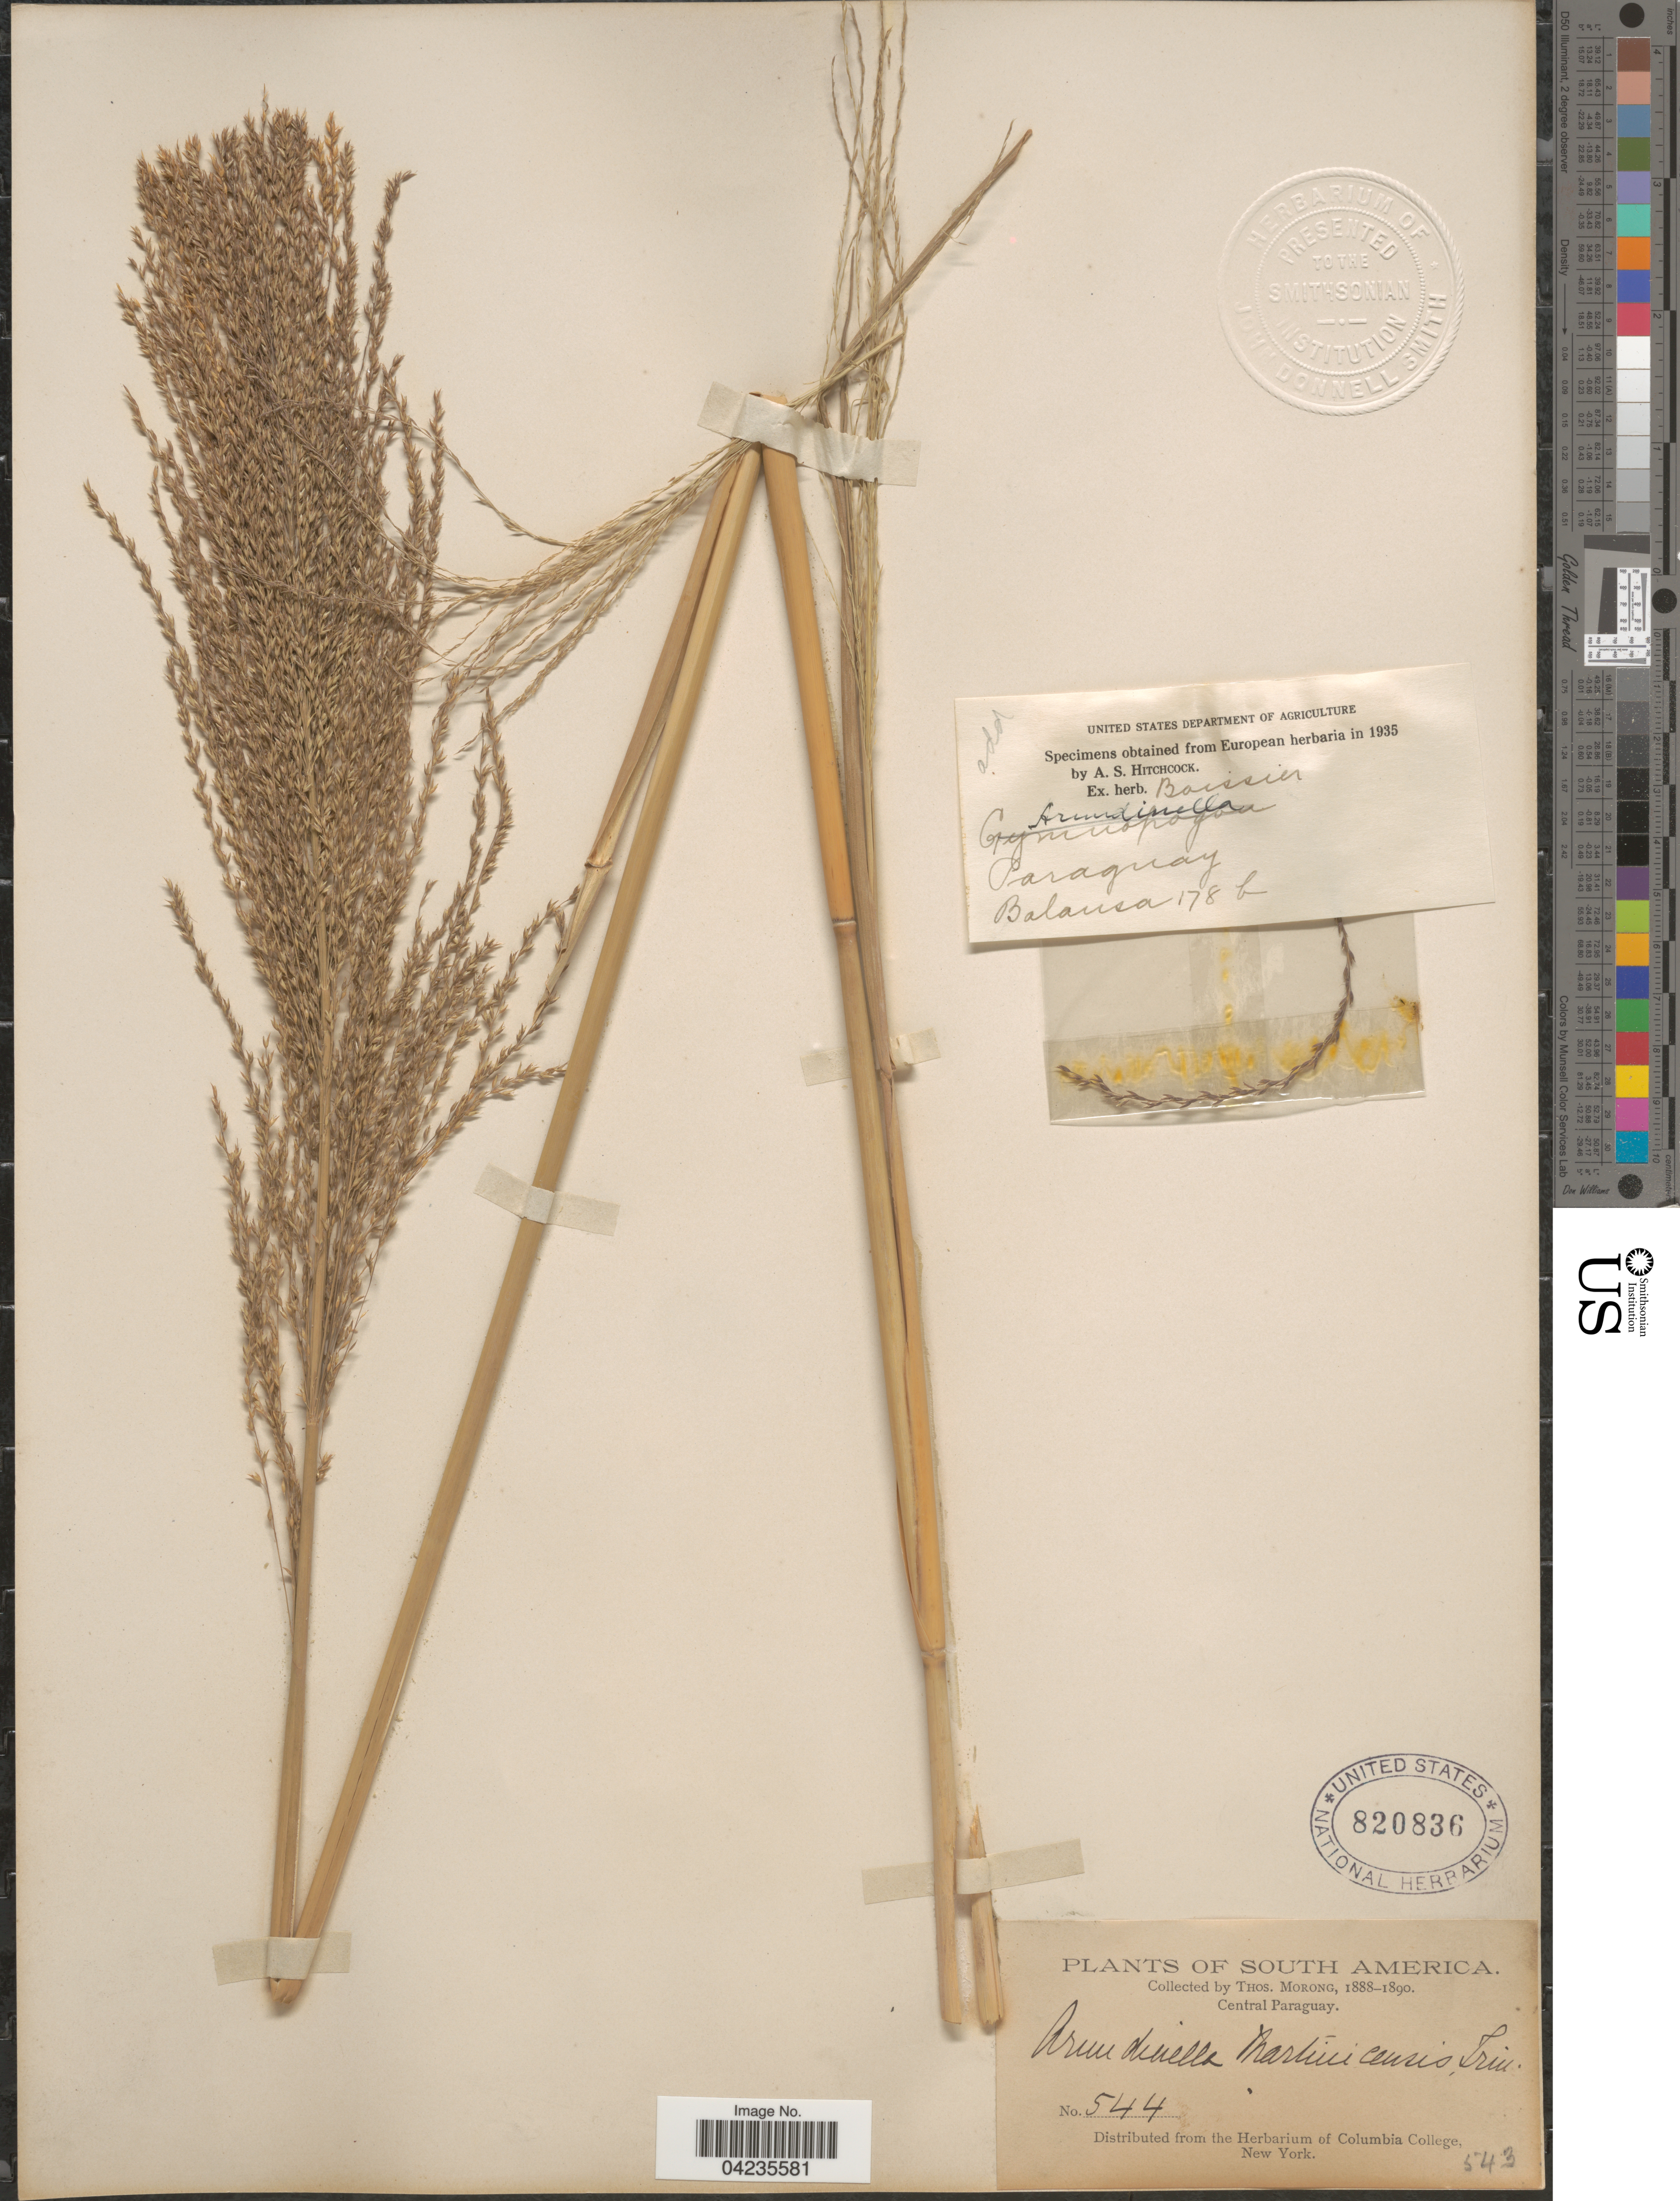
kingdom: Plantae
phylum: Tracheophyta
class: Liliopsida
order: Poales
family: Poaceae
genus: Arundinella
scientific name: Arundinella hispida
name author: (Humb. & Bonpl. ex Willd.) Kuntze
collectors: -. Balansa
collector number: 178b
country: Paraguay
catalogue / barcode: US 820836